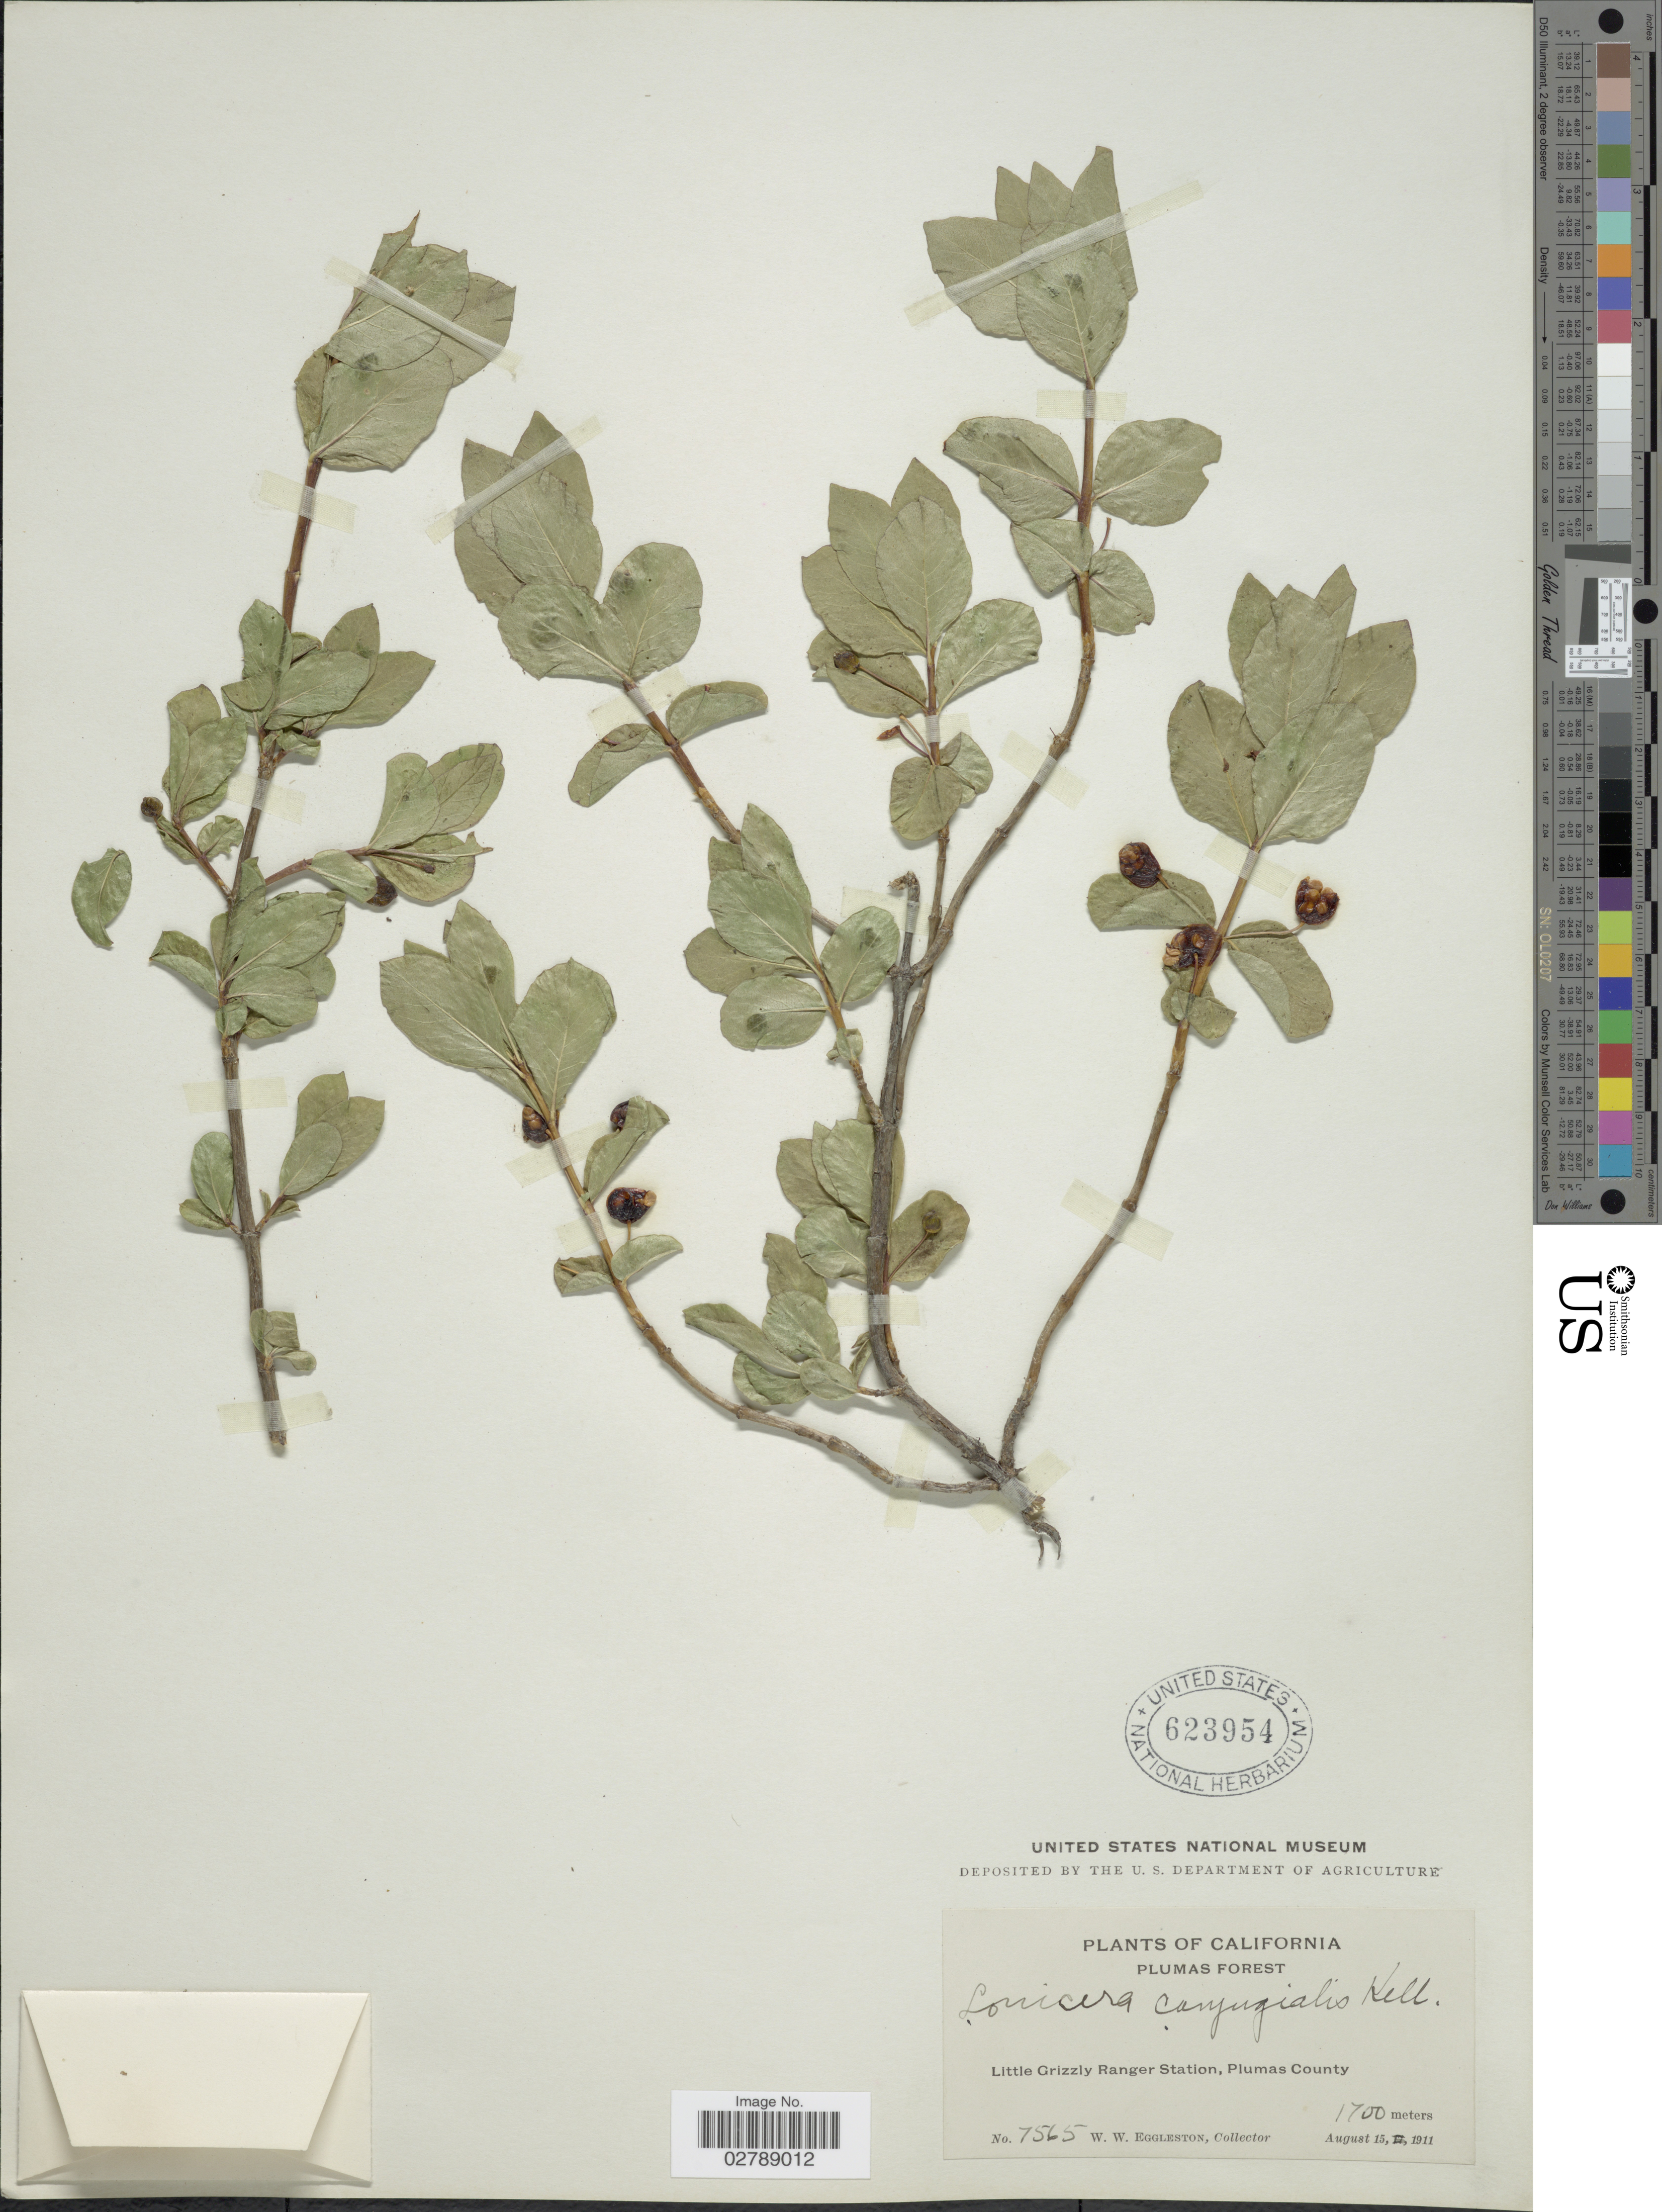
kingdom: Plantae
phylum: Tracheophyta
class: Magnoliopsida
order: Dipsacales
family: Caprifoliaceae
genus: Lonicera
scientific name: Lonicera conjugialis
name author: Kellogg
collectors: W. W. Eggleston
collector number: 7565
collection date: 1911-08-15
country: United States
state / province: California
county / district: Plumas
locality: Plumas Forest. Little Grizzly Ranger Station, Plumas County.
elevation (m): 1700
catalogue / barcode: US 623954